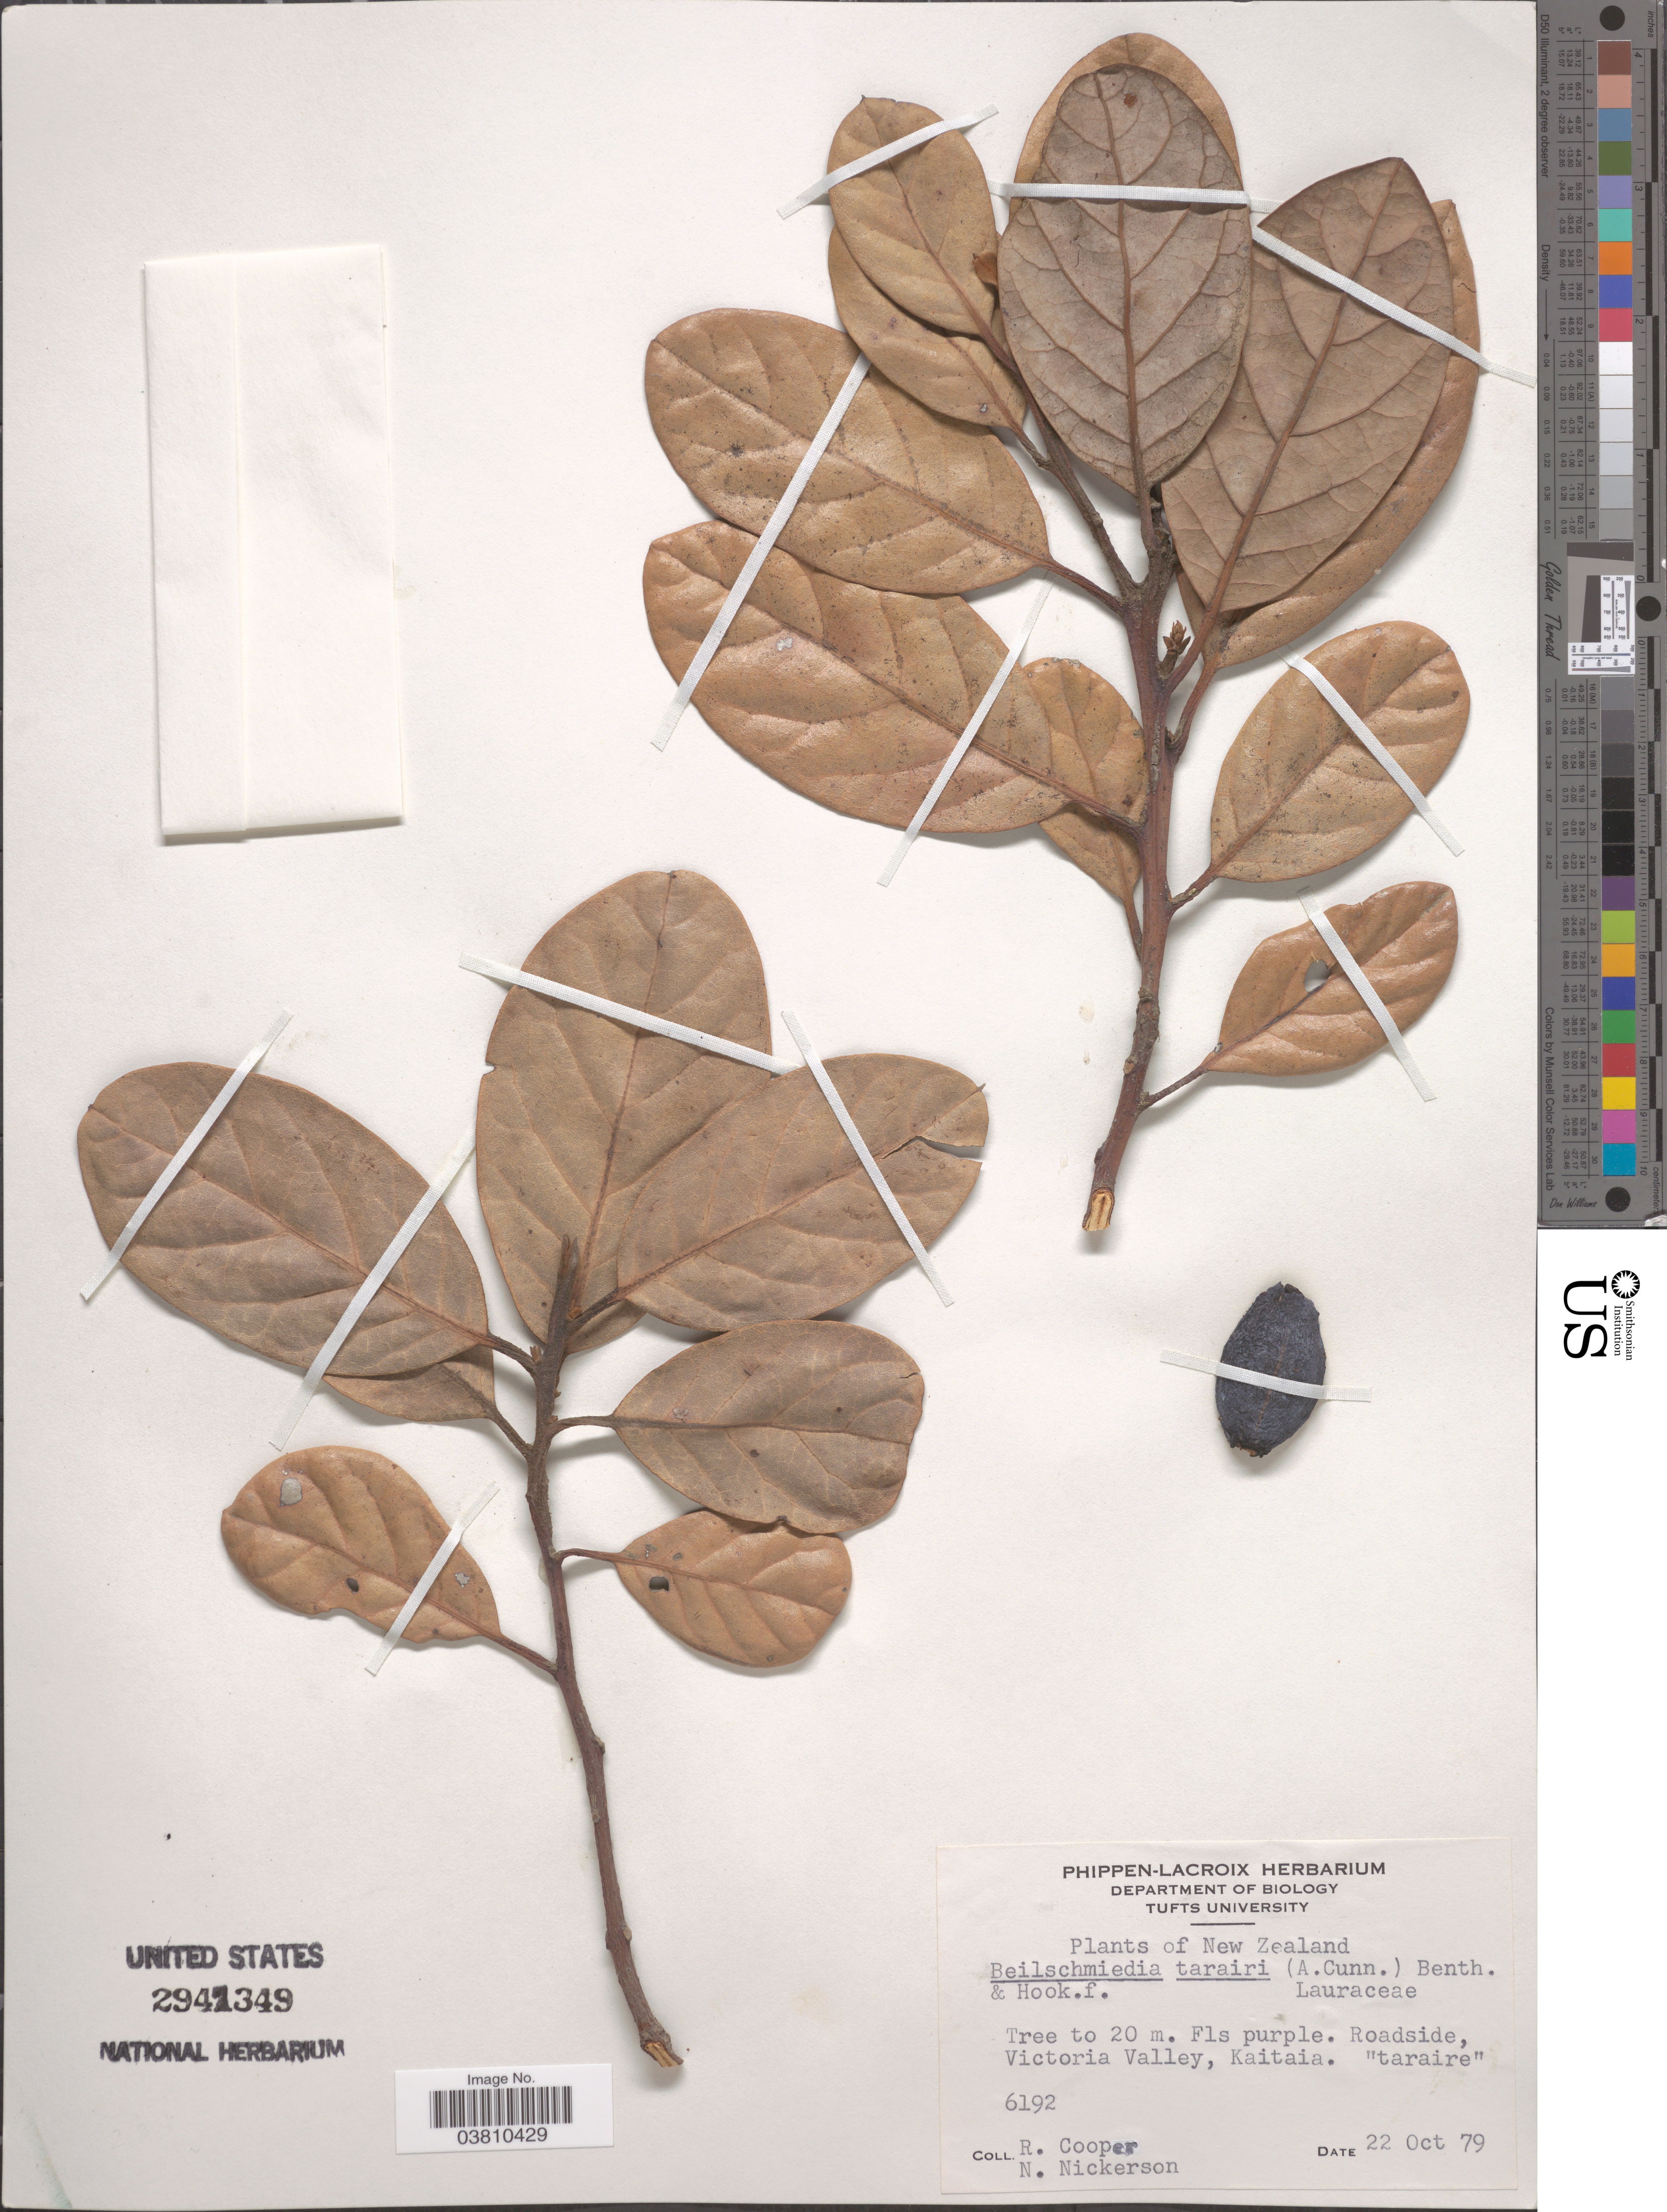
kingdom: Plantae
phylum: Tracheophyta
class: Magnoliopsida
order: Laurales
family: Lauraceae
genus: Beilschmiedia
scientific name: Beilschmiedia tarairi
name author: (A. Cunn.) Kirk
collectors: R. Cooper & N. Nickerson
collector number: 6192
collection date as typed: Transcribed d/m/y: 22/10/79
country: New Zealand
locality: Roadside Victoria Valley, Kaitaia.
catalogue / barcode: US 2941349